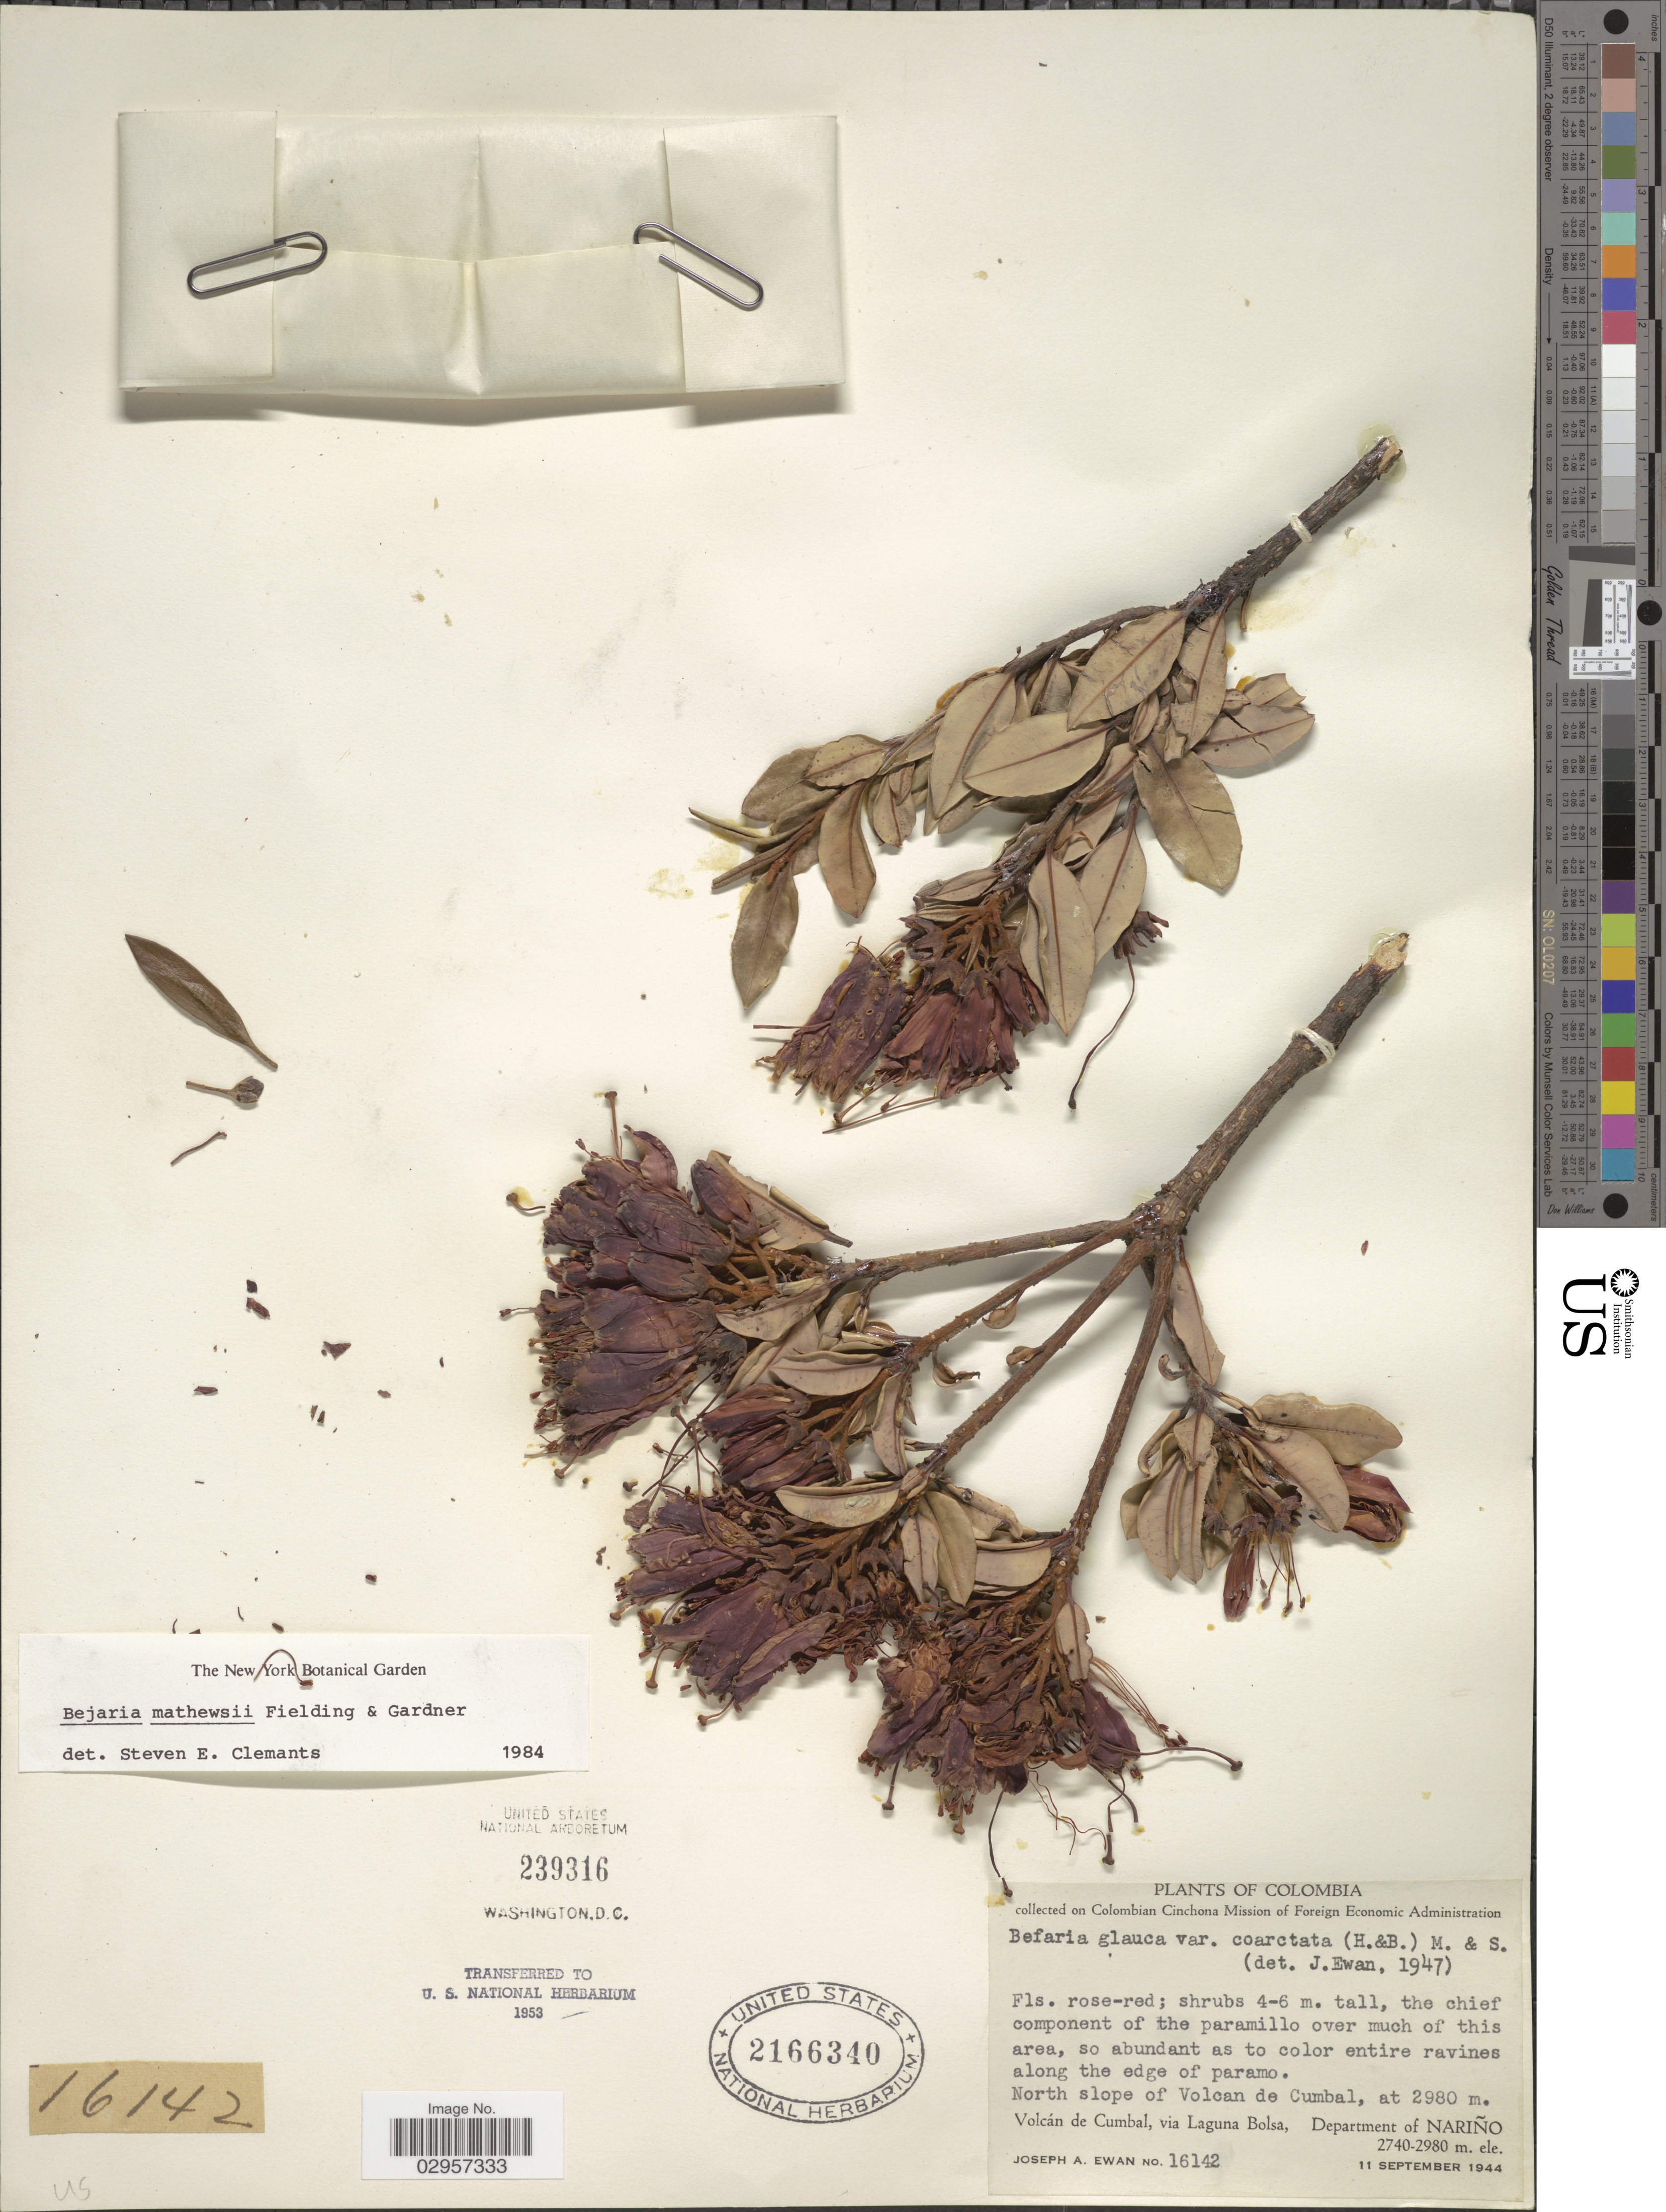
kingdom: Plantae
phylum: Tracheophyta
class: Magnoliopsida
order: Ericales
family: Ericaceae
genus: Bejaria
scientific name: Bejaria mathewsii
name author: Fielding & Gardner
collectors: J. A. Ewan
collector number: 16142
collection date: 1944-09-11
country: Colombia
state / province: Nariño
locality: North slope of Volcan de Cumbal, Volcán de Cumbal, via Laguna Bolsa, Department of Nariño.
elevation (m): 2980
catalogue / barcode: US 2166340